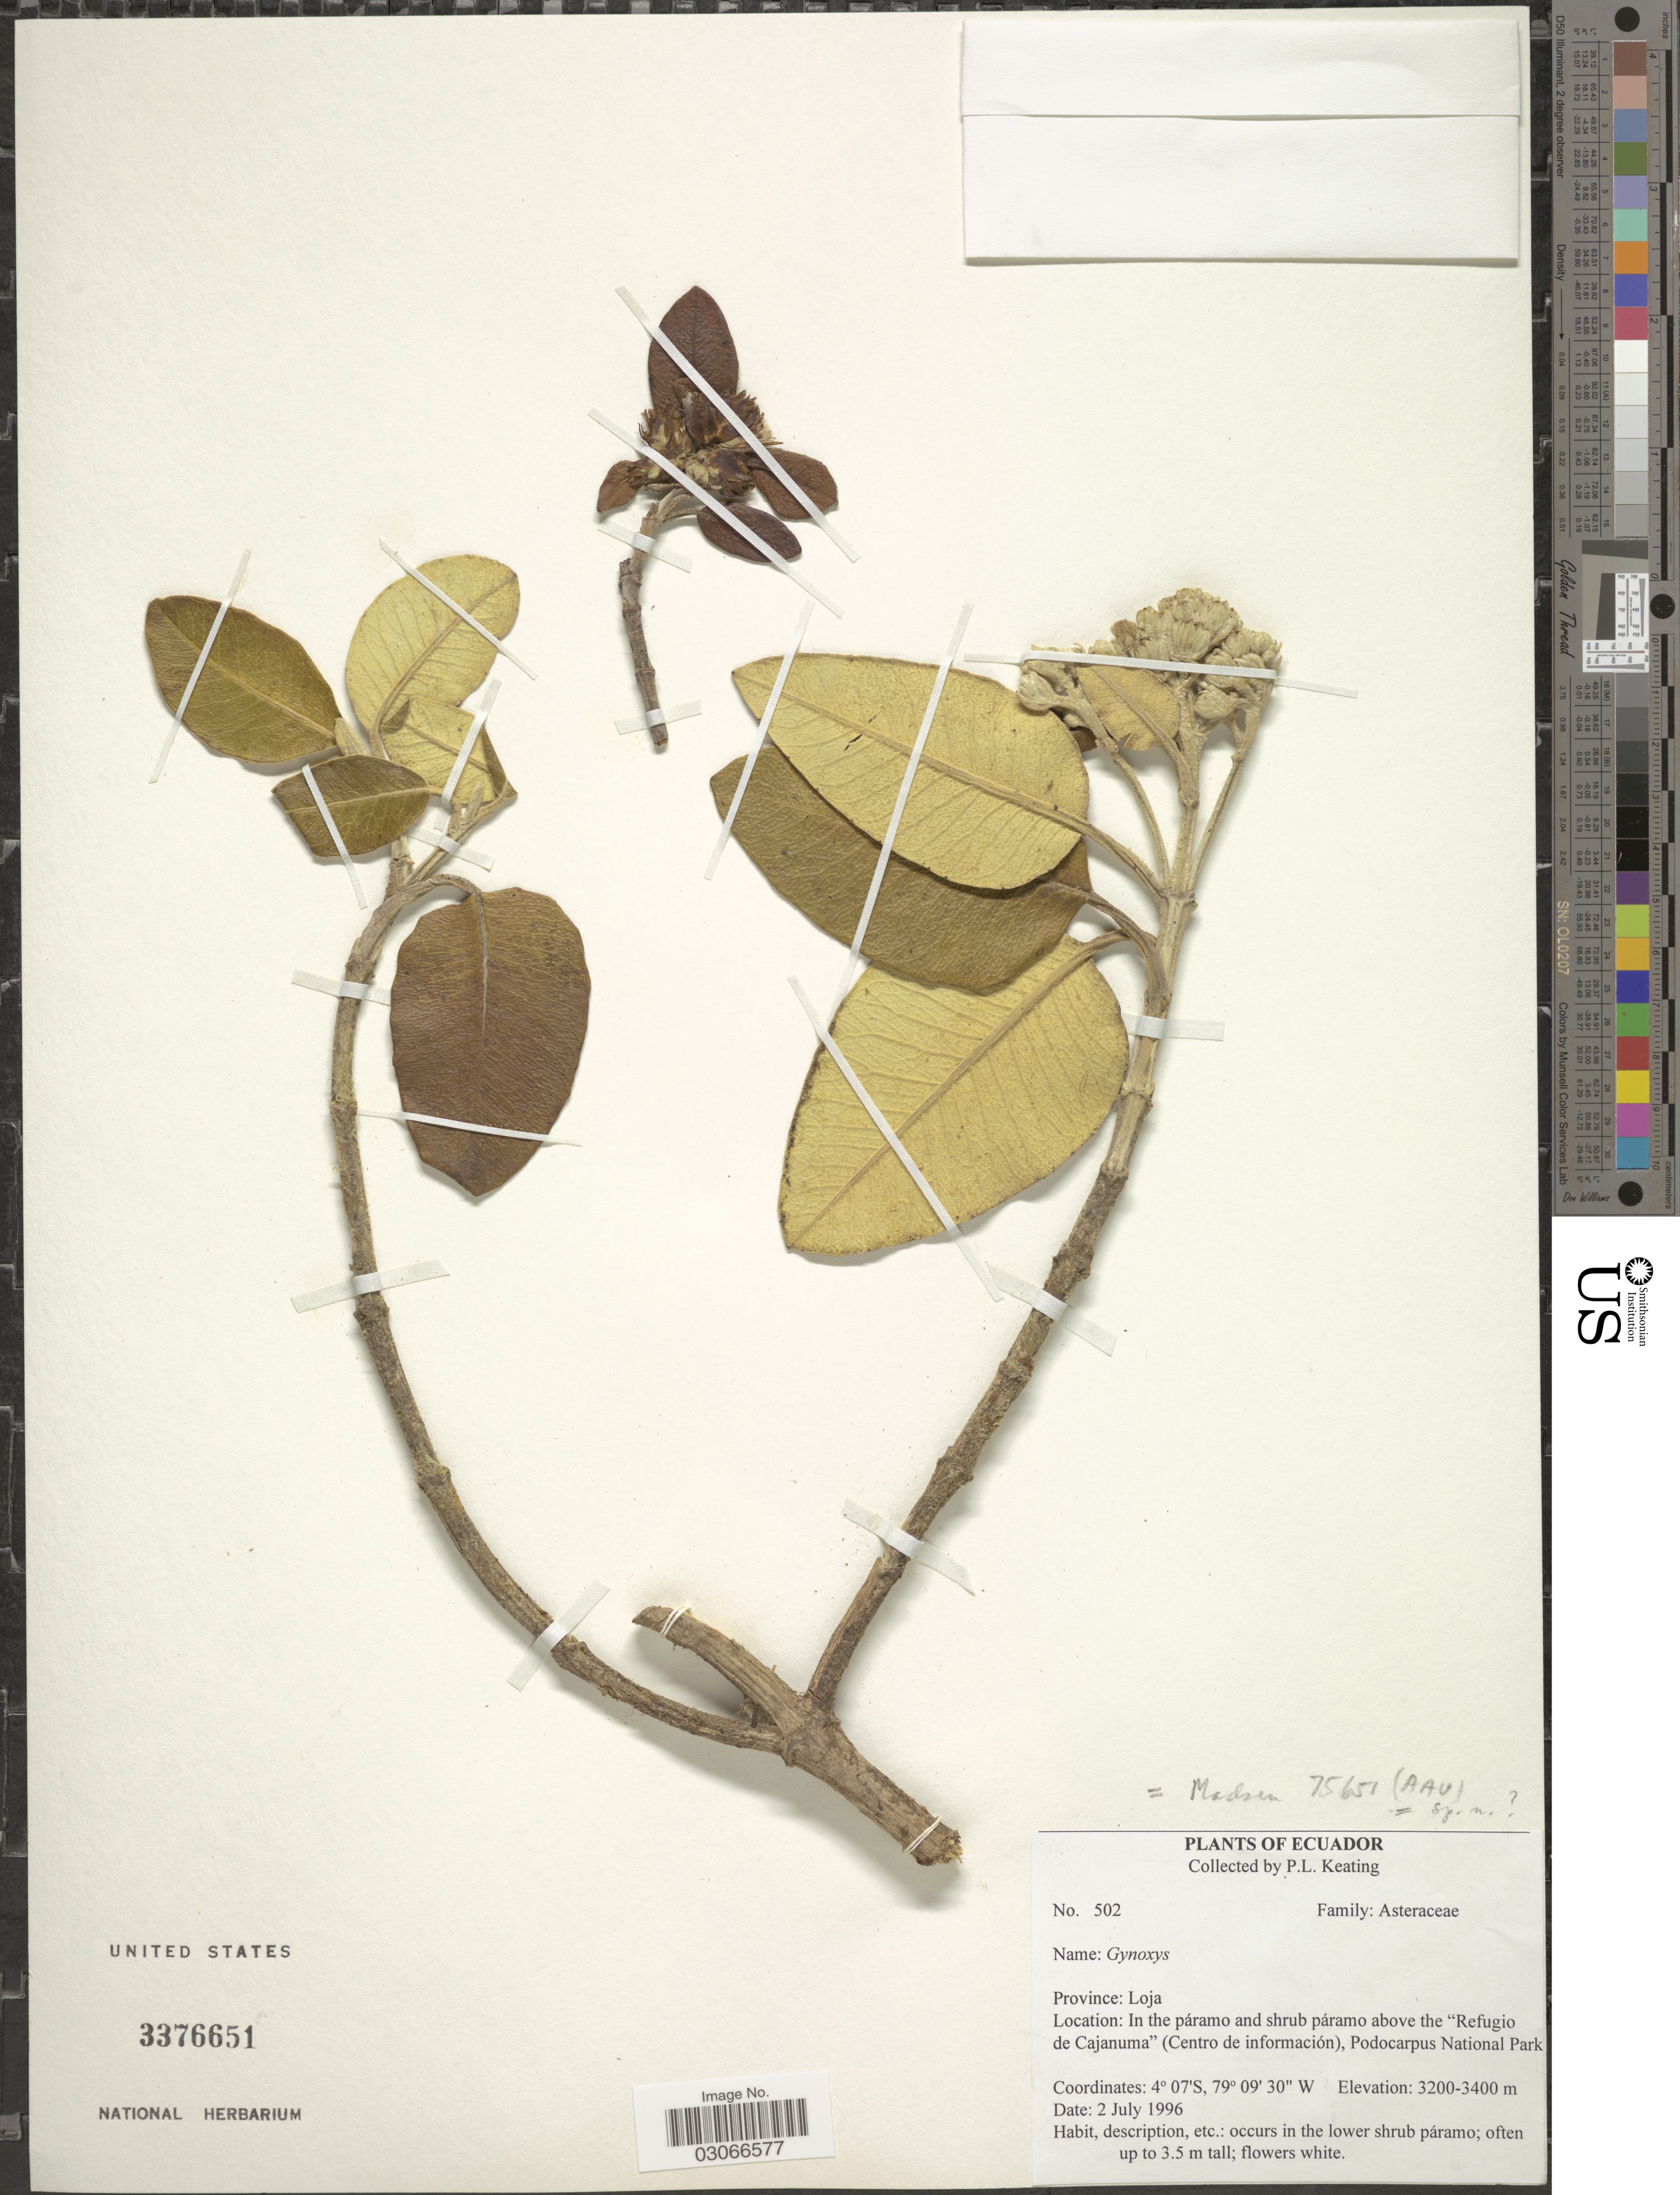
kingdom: Plantae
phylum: Tracheophyta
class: Magnoliopsida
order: Asterales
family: Asteraceae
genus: Gynoxys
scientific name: Gynoxys sp.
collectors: P. Keating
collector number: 502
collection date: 1996-07-02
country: Ecuador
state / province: Loja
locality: In the páramo and shrub páramo above the 'Refugio de Cajanuma' (Centro de información), Podocarpus National Park.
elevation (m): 3200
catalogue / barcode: US 3376651